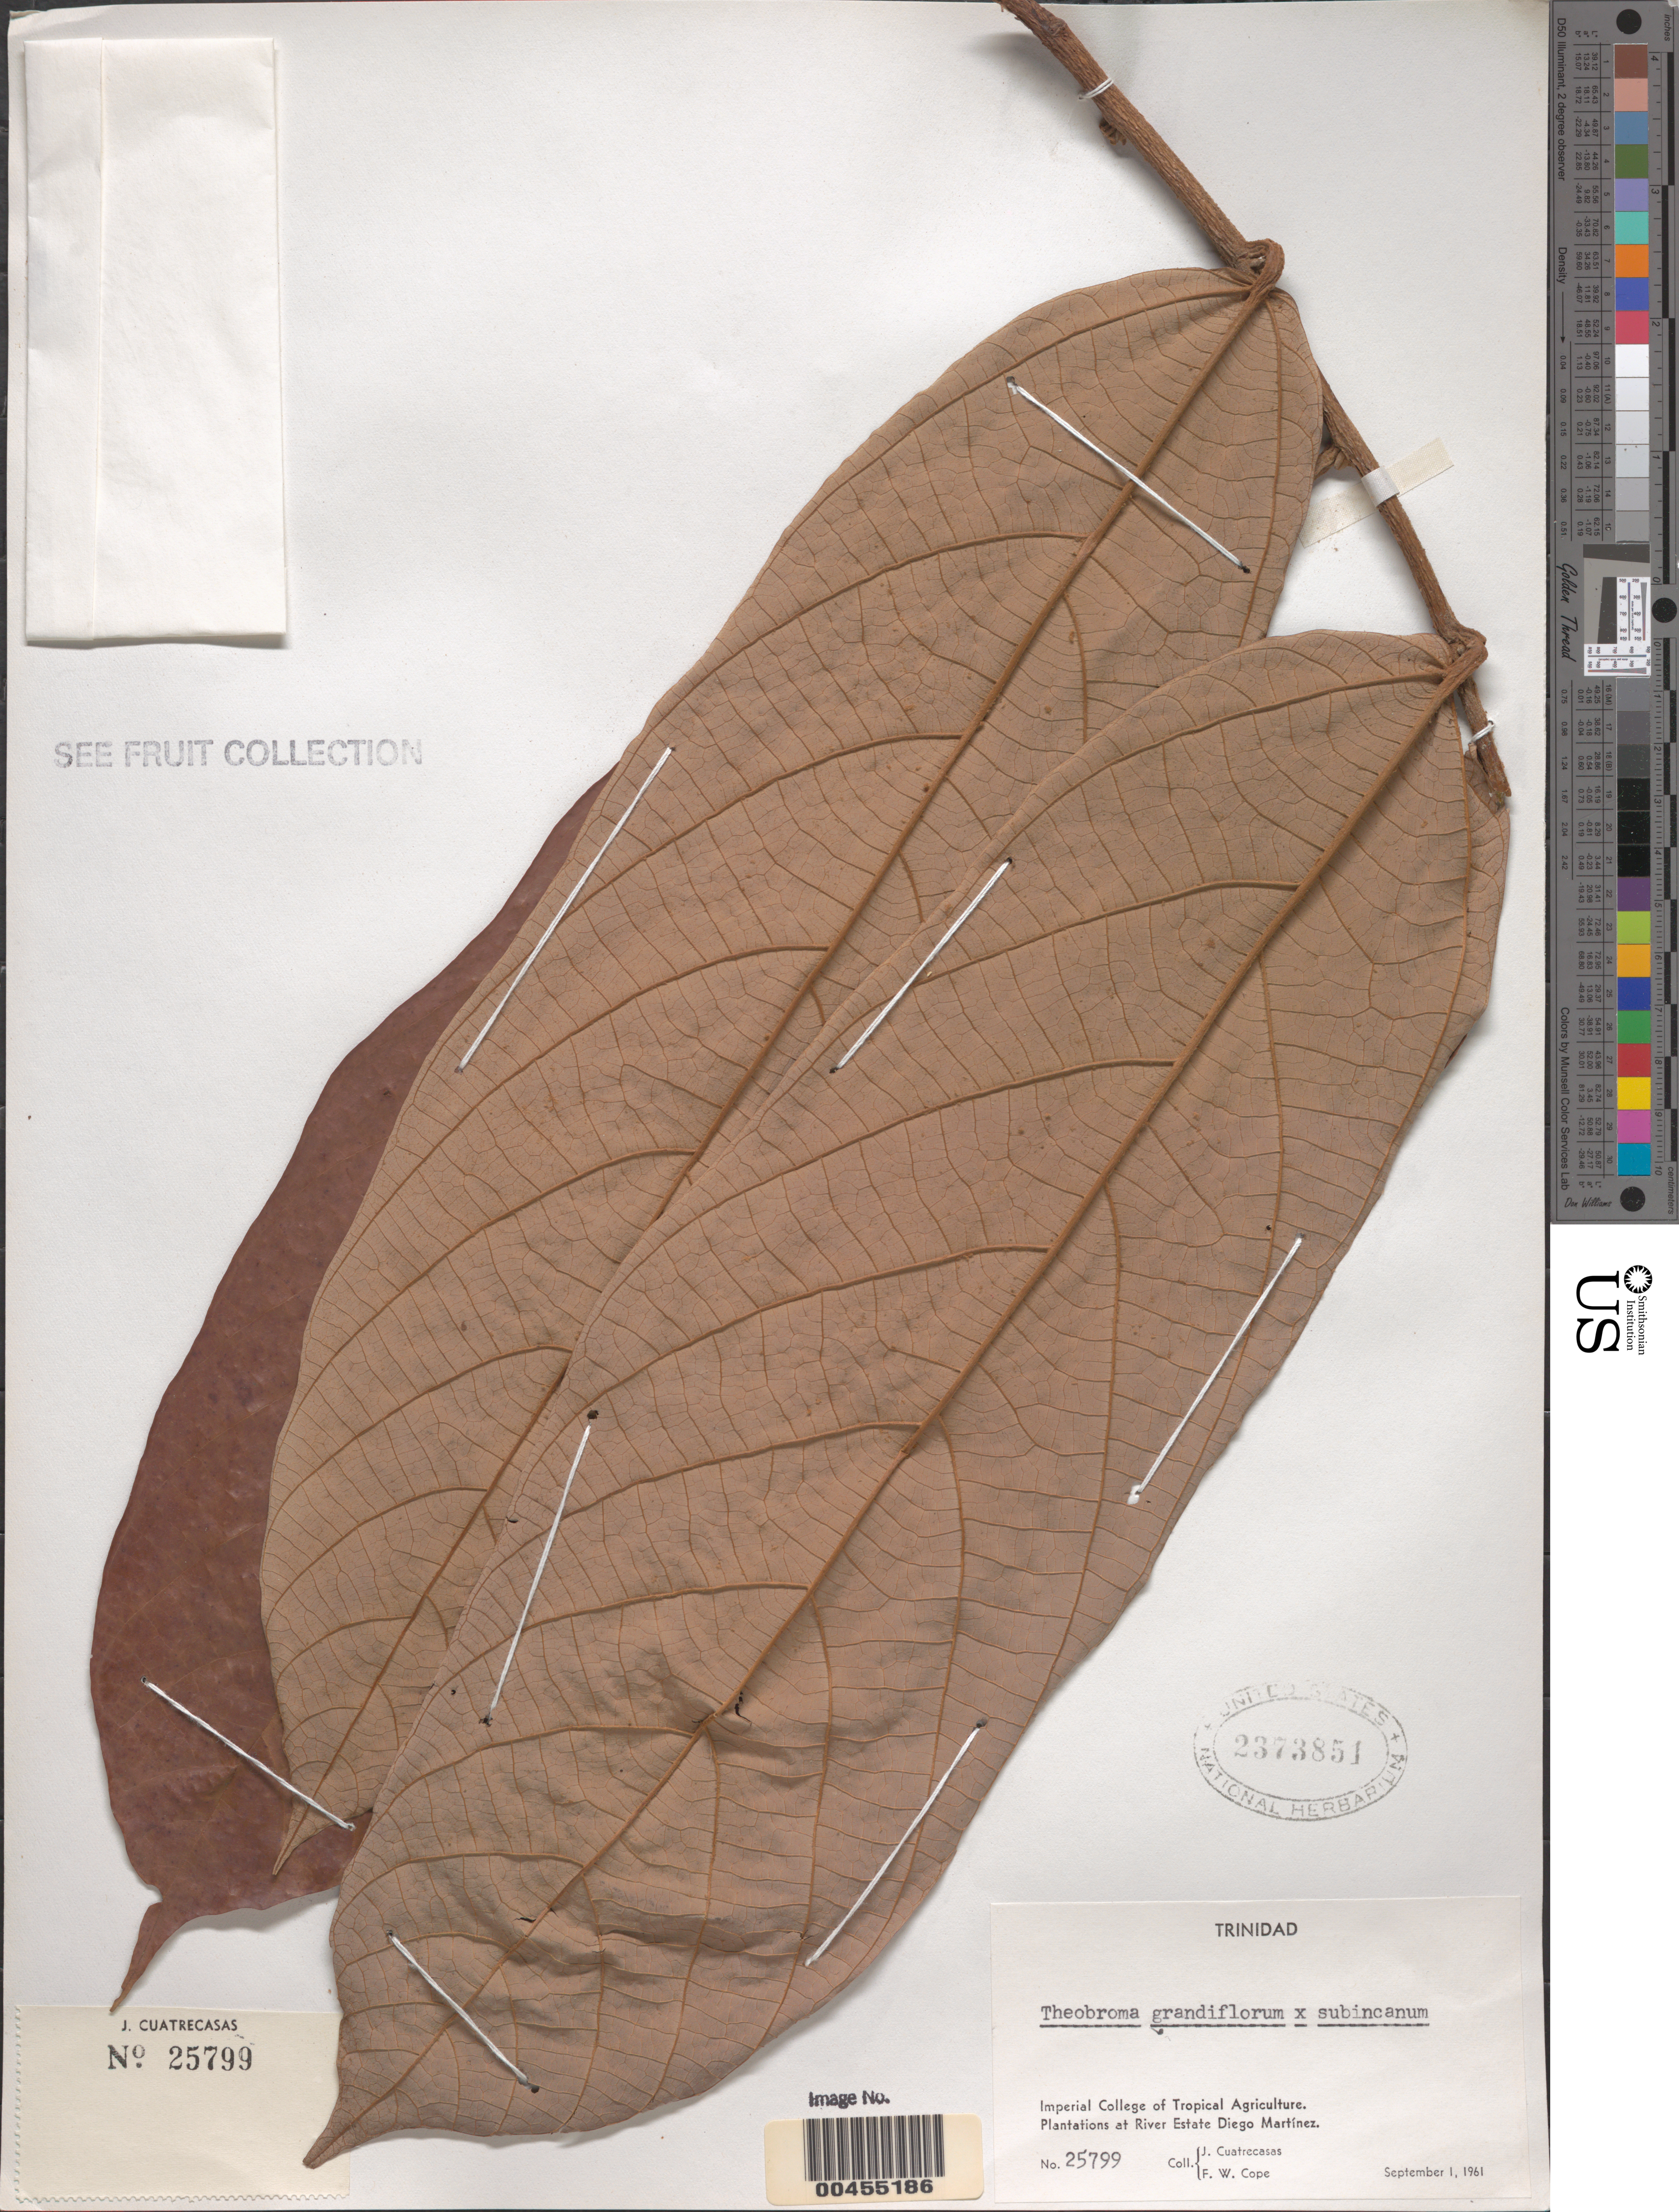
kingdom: Plantae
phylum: Tracheophyta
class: Magnoliopsida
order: Malvales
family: Malvaceae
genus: Theobroma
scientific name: Theobroma grandiflorum x T. subincanum Mart.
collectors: J. Cuatrecasas & F. Cope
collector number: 25799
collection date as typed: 01 Sep 1961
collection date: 1961-09-01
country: Trinidad and Tobago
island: Trinidad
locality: Imperial College of Tropical Agriculture. Plantations at River Estate Diego Martínez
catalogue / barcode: US 2373851